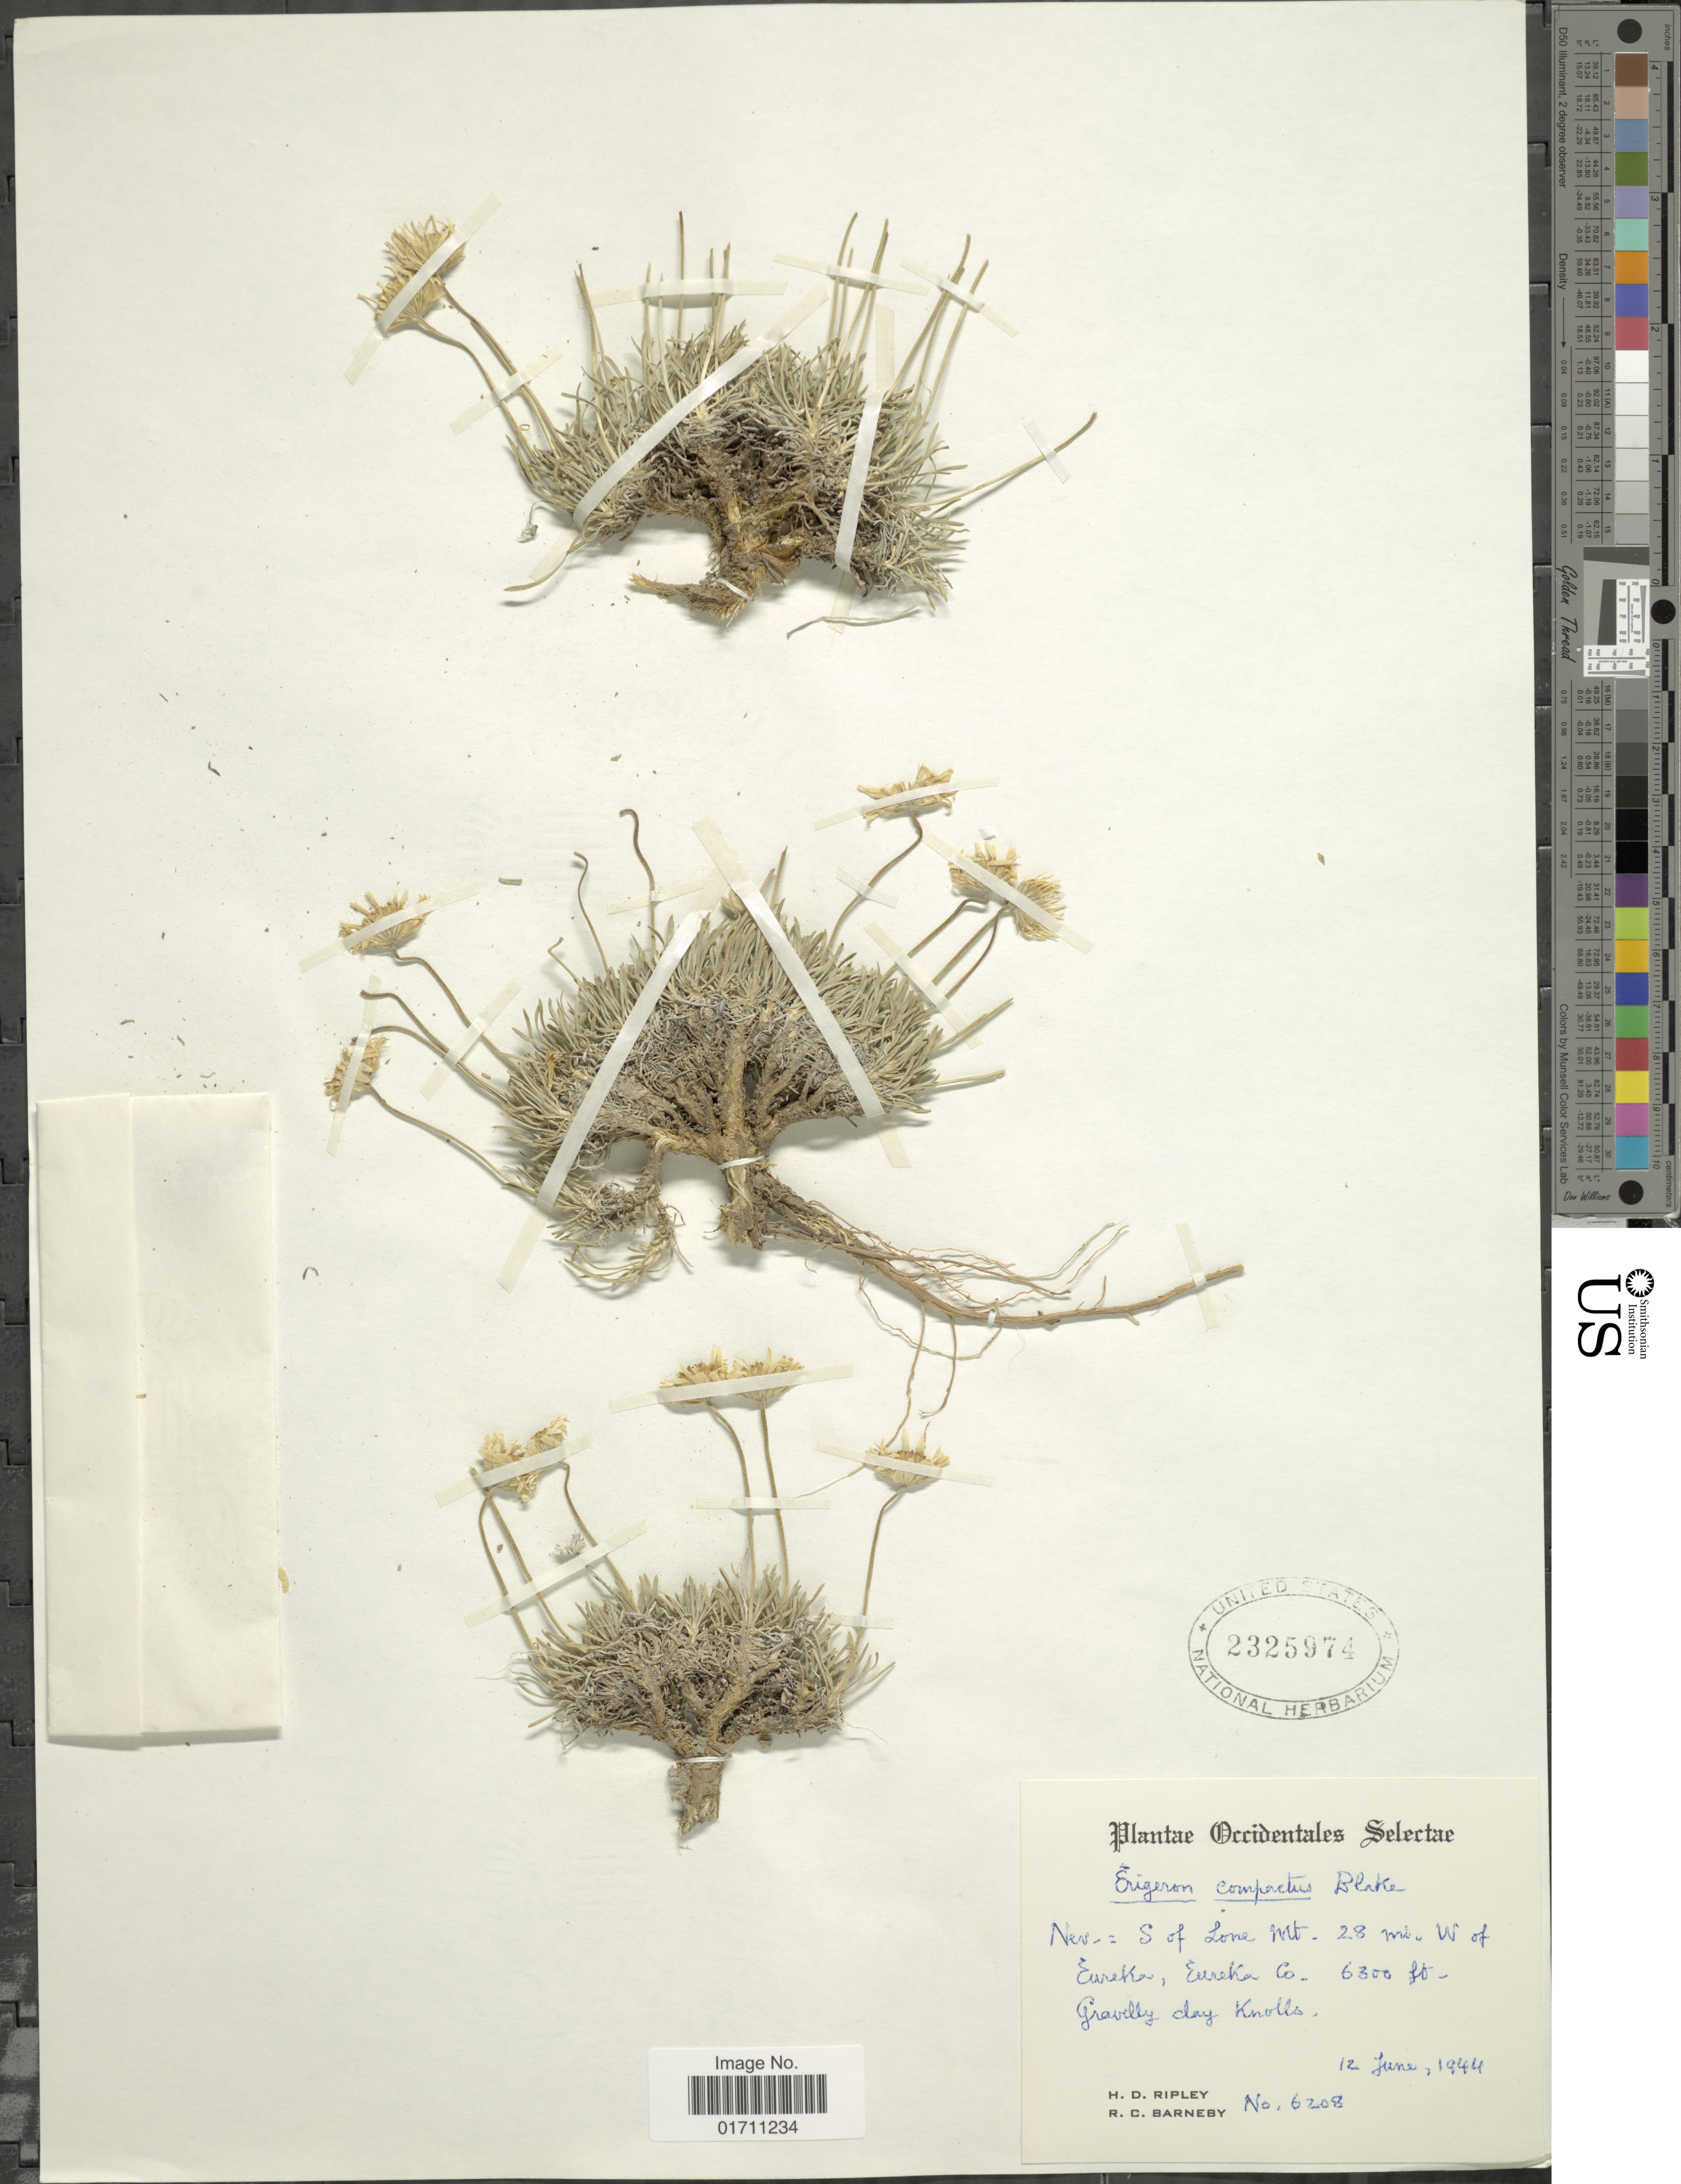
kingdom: Plantae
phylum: Tracheophyta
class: Magnoliopsida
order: Asterales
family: Asteraceae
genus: Erigeron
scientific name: Erigeron compactus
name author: Pursh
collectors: H. Ripley & R. C. Barneby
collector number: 6208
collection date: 1944-06-12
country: United States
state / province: Nevada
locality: Occidentales Selectae, Nev.= S of Lone Mt. 28 mt W of Eureka, Eureka Co, Gravelly dry Knolls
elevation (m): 1920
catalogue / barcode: US 2325974